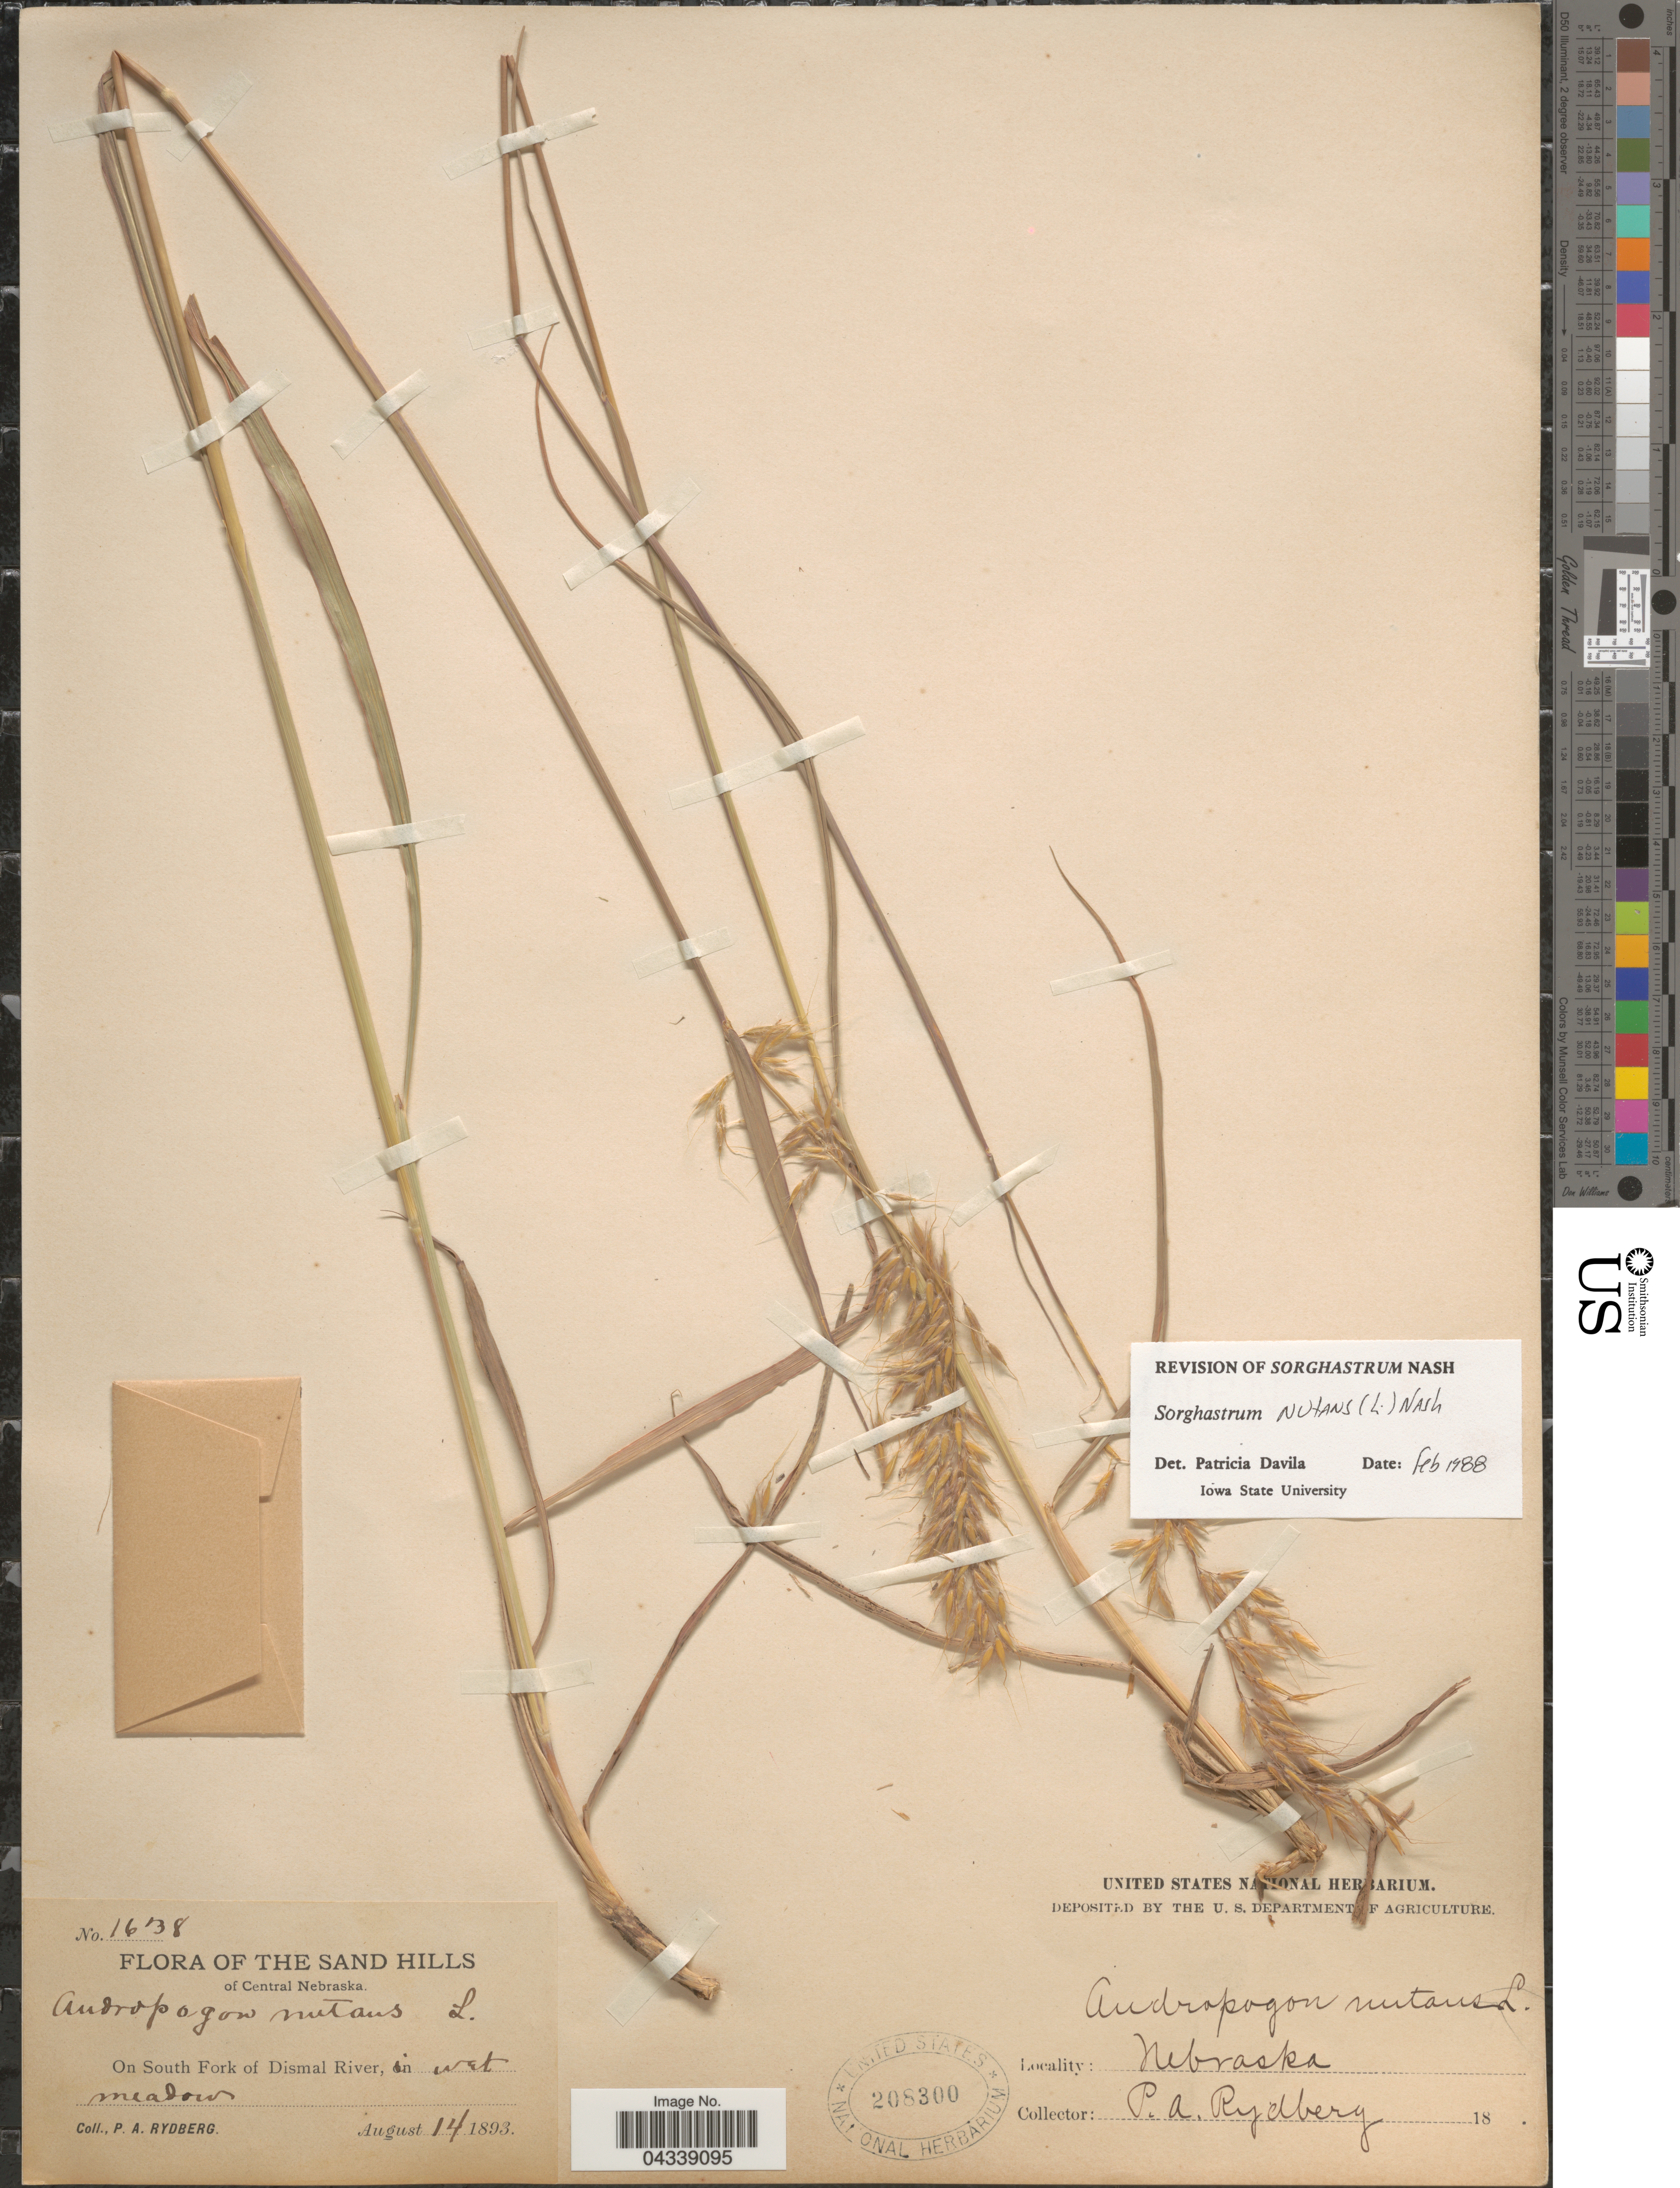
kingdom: Plantae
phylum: Tracheophyta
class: Liliopsida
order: Poales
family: Poaceae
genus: Sorghastrum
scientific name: Sorghastrum nutans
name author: (L.) Nash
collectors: P. A. Rydberg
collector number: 1638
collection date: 1893-08-14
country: United States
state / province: Nebraska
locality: Sand Hills of Central Nebraska. On South Fork of Dismal River, in wet meadow.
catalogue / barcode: US 208300